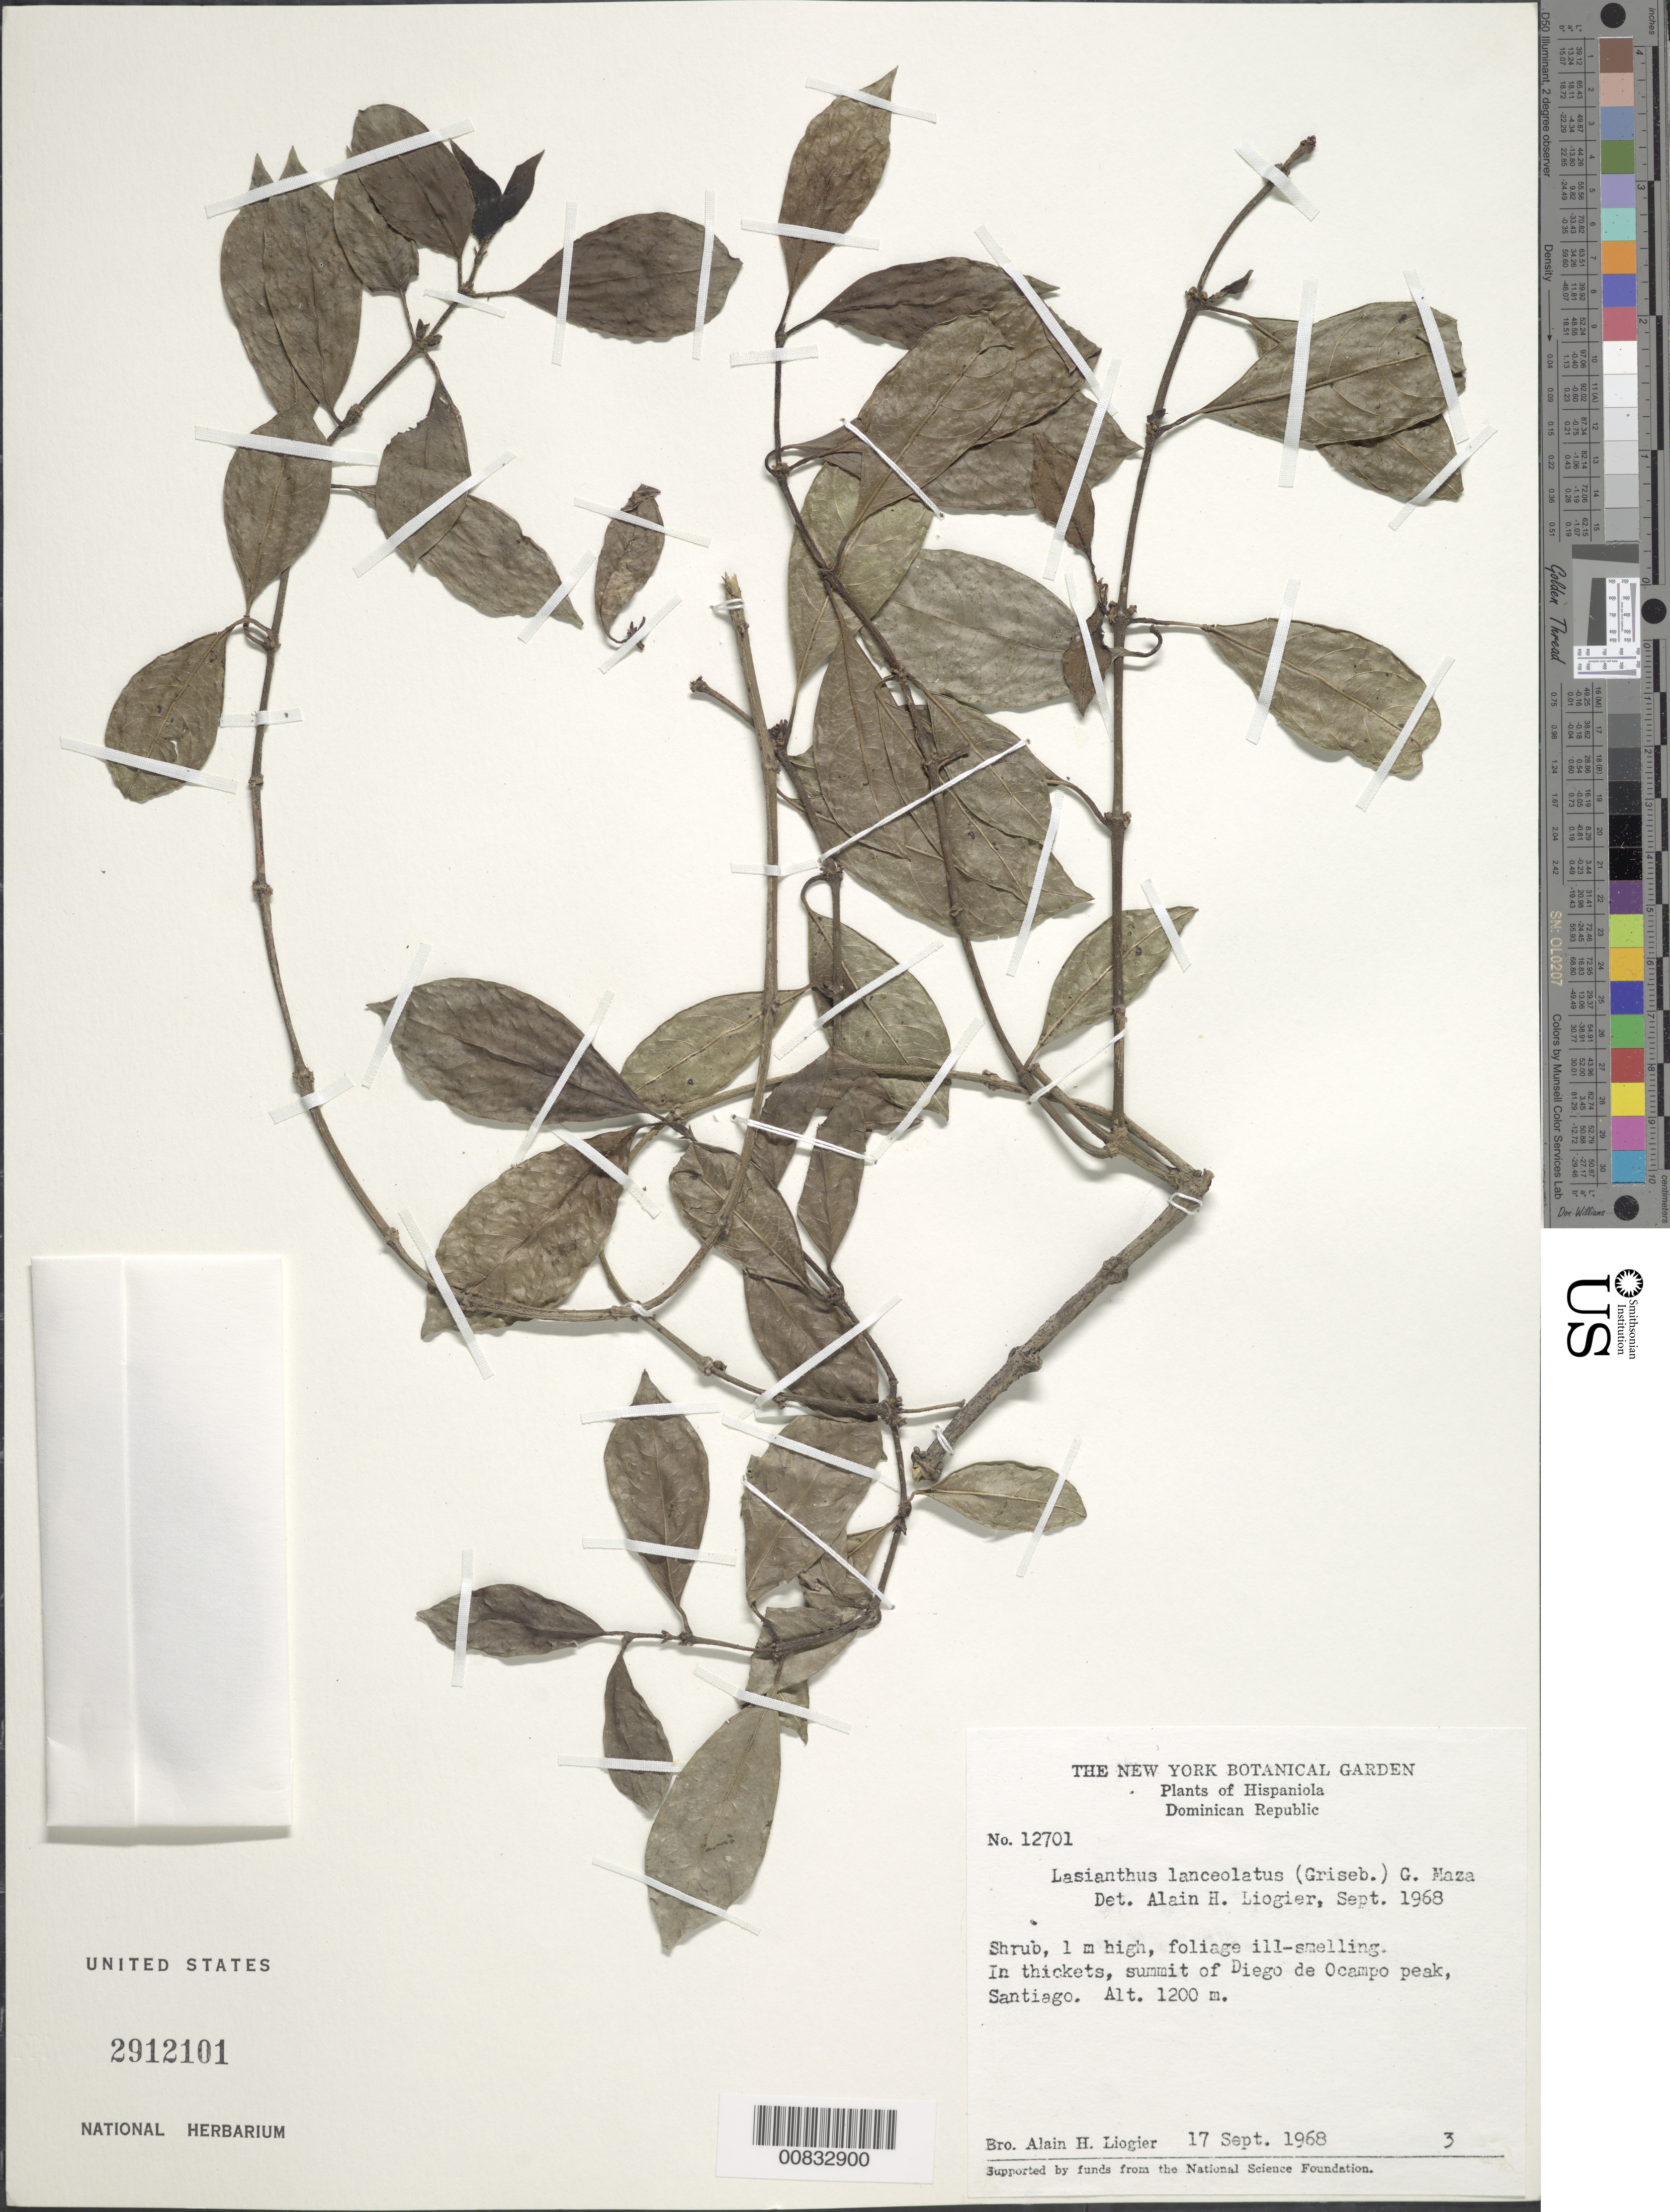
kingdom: Plantae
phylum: Tracheophyta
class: Magnoliopsida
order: Gentianales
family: Rubiaceae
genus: Lasianthus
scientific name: Lasianthus lanceolatus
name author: (Griseb.) Urb.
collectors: A. H. Liogier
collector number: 12701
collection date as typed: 17 Sep 1968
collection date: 1968-09-17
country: Dominican Republic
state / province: Santiago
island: Hispaniola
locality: Summit of Diego de Ocampo peak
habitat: In thickets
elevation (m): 1200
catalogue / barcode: US 2912101